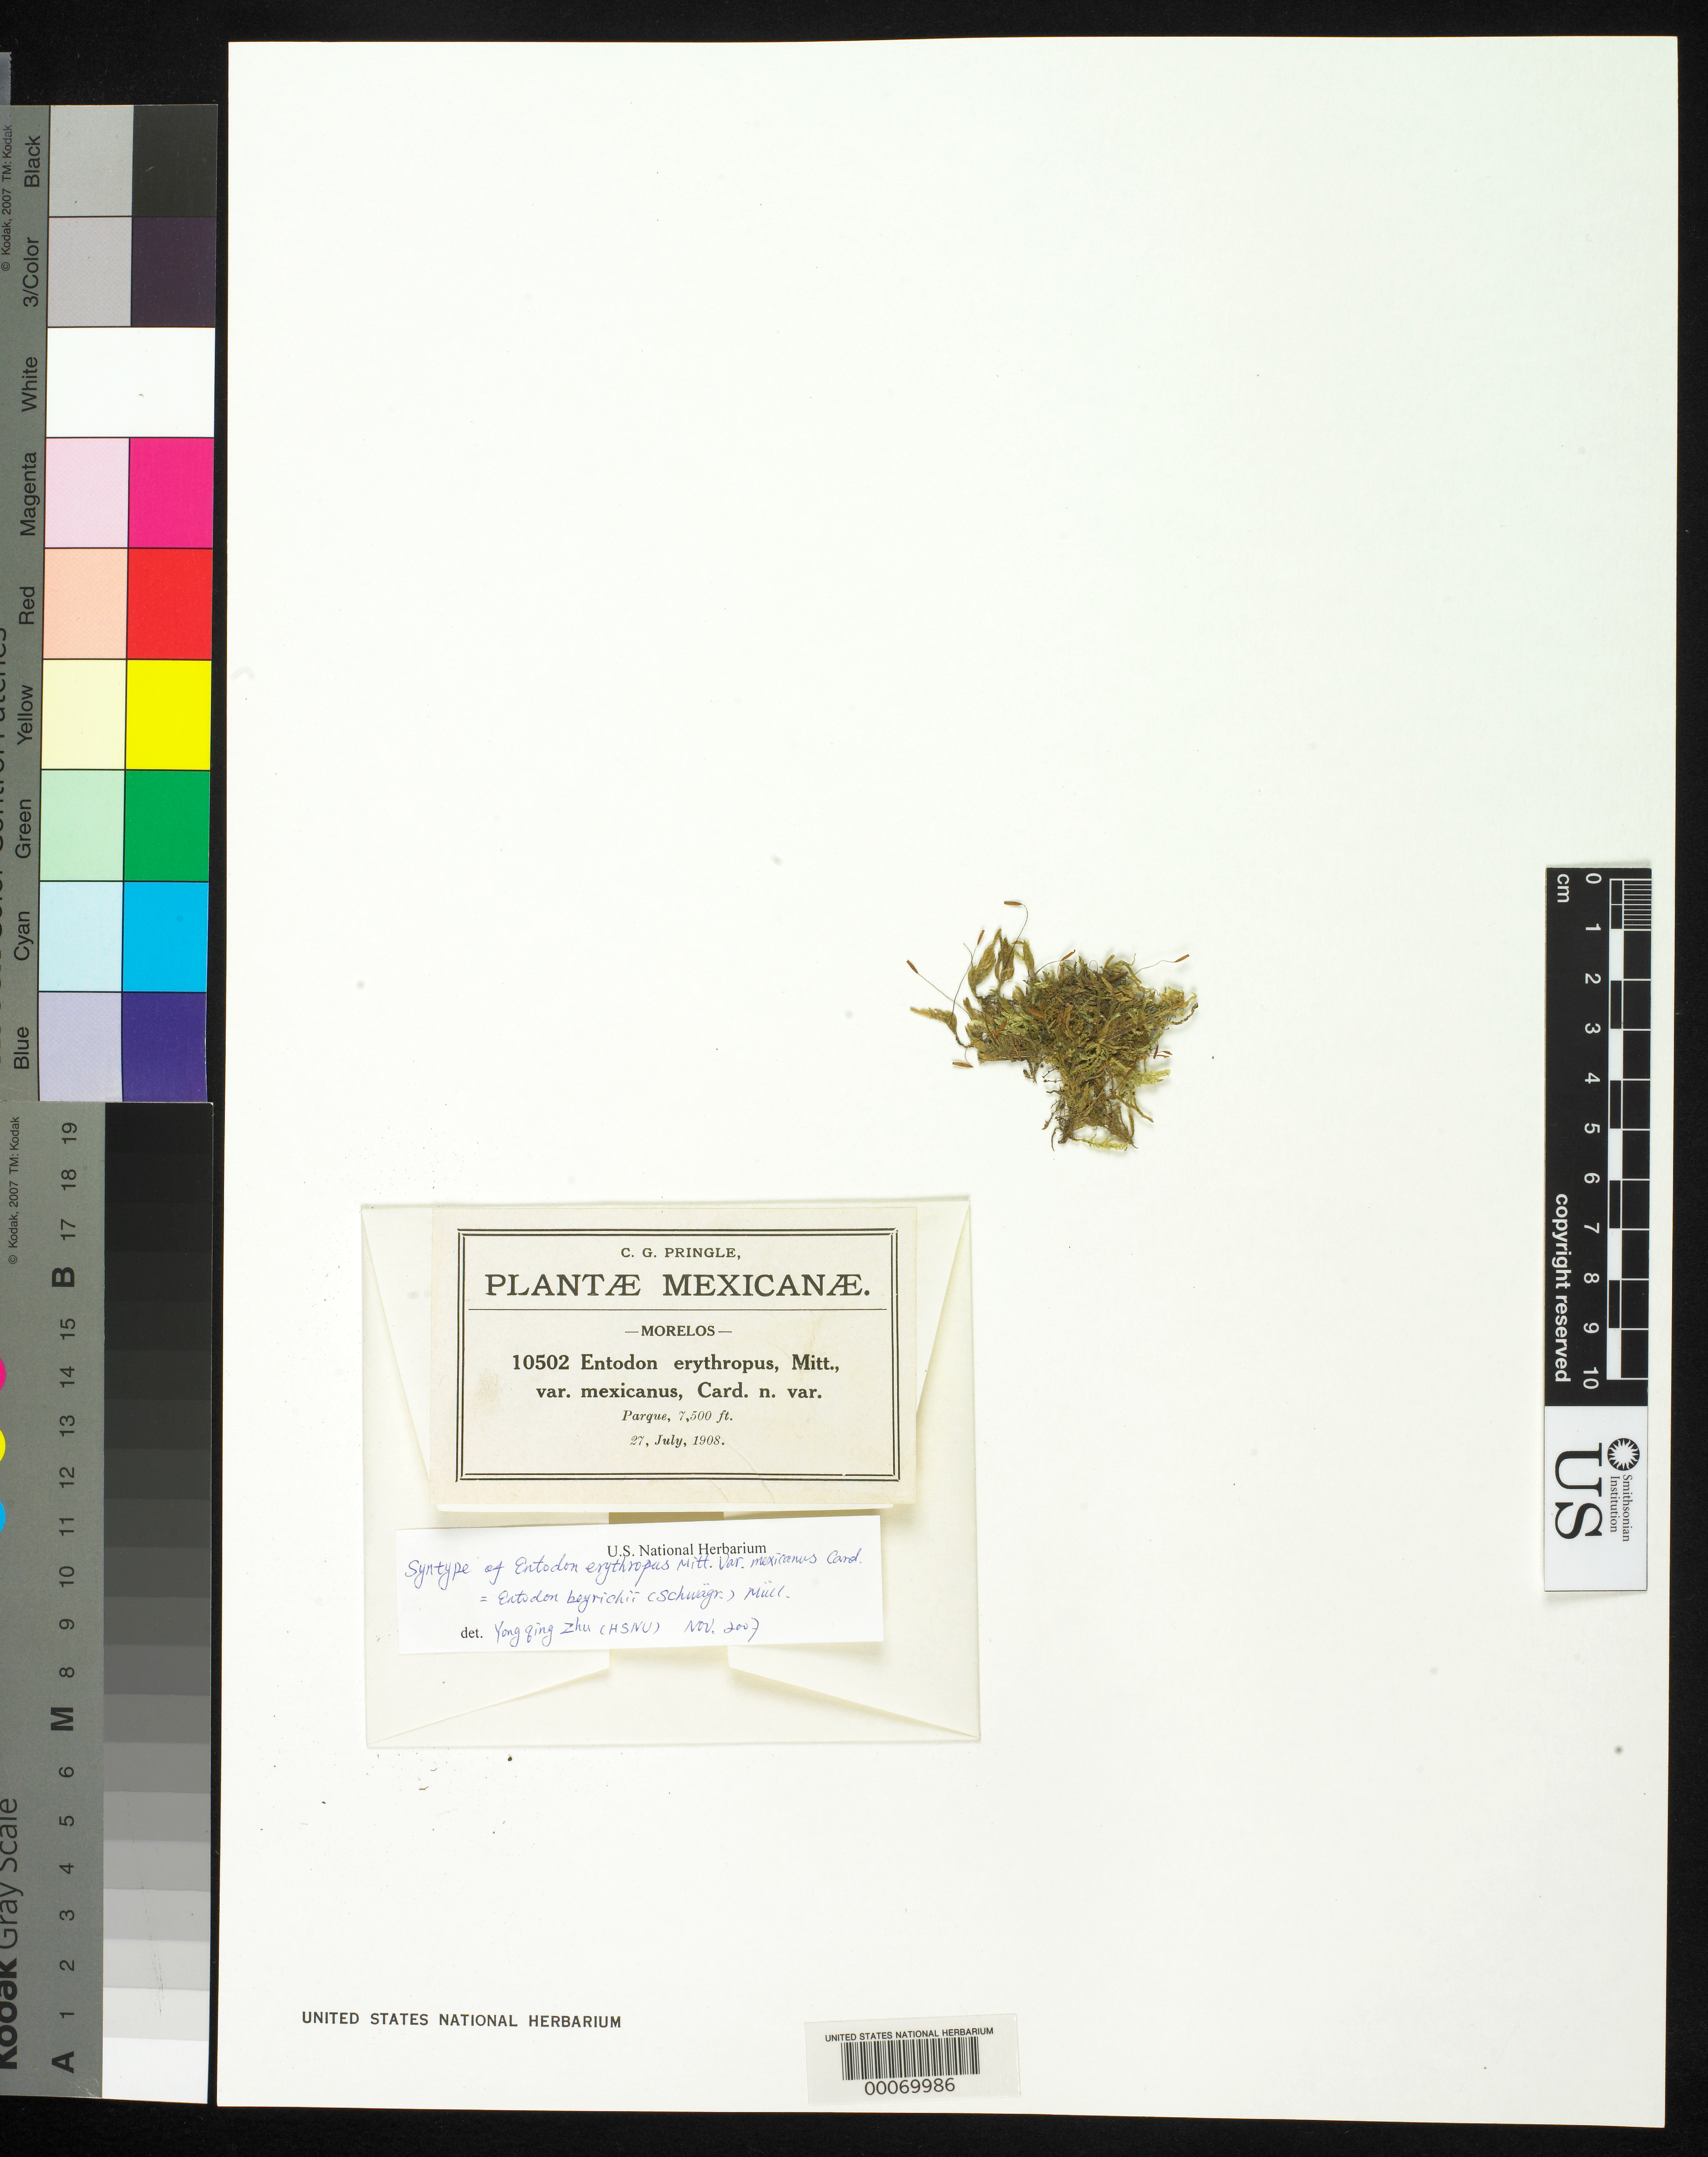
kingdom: Plantae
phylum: Bryophyta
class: Bryopsida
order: Hypnales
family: Entodontaceae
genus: Entodon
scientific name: Entodon erythropus var. mexicanus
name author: Cardot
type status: Syntype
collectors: C. G. Pringle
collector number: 10502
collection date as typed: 27 Jul 1908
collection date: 1908-07-27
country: Mexico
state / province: Morelos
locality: Parque.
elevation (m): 2286